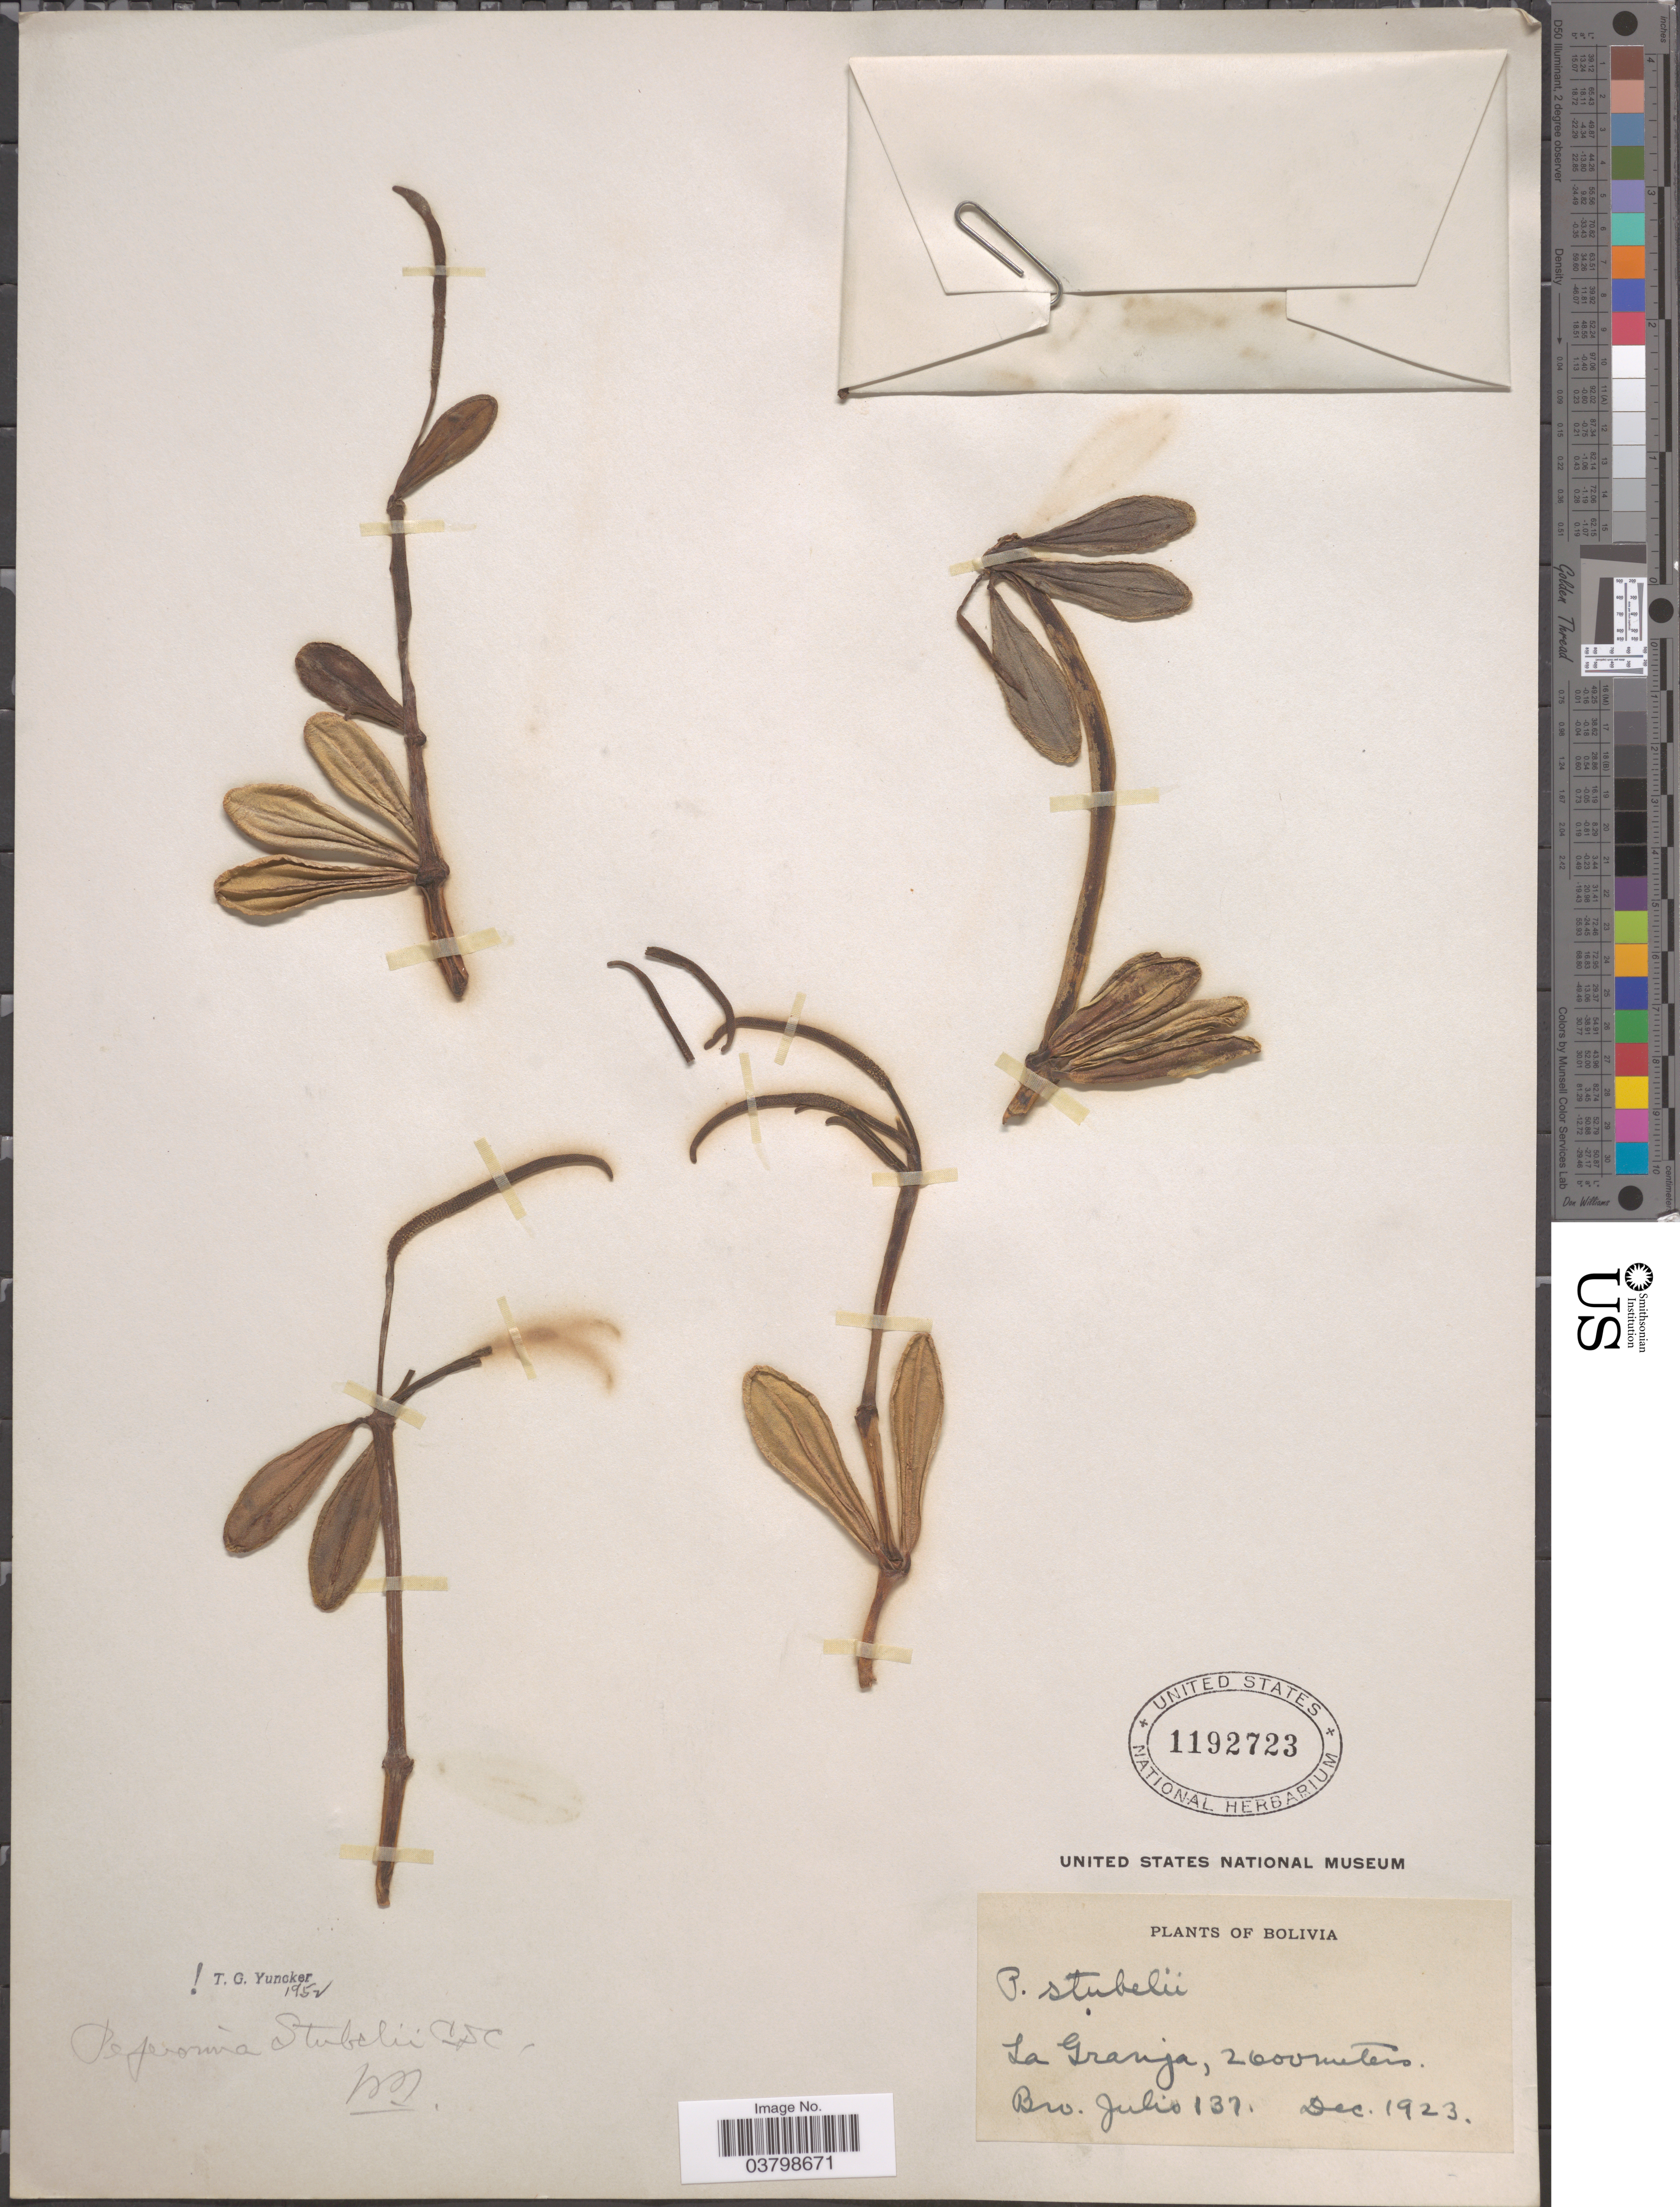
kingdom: Plantae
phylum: Tracheophyta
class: Magnoliopsida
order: Piperales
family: Piperaceae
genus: Peperomia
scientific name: Peperomia stuebelii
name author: C. DC.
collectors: Bro. Julio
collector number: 137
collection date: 1923-12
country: Bolivia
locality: La Granja.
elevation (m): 2600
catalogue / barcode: US 1192723